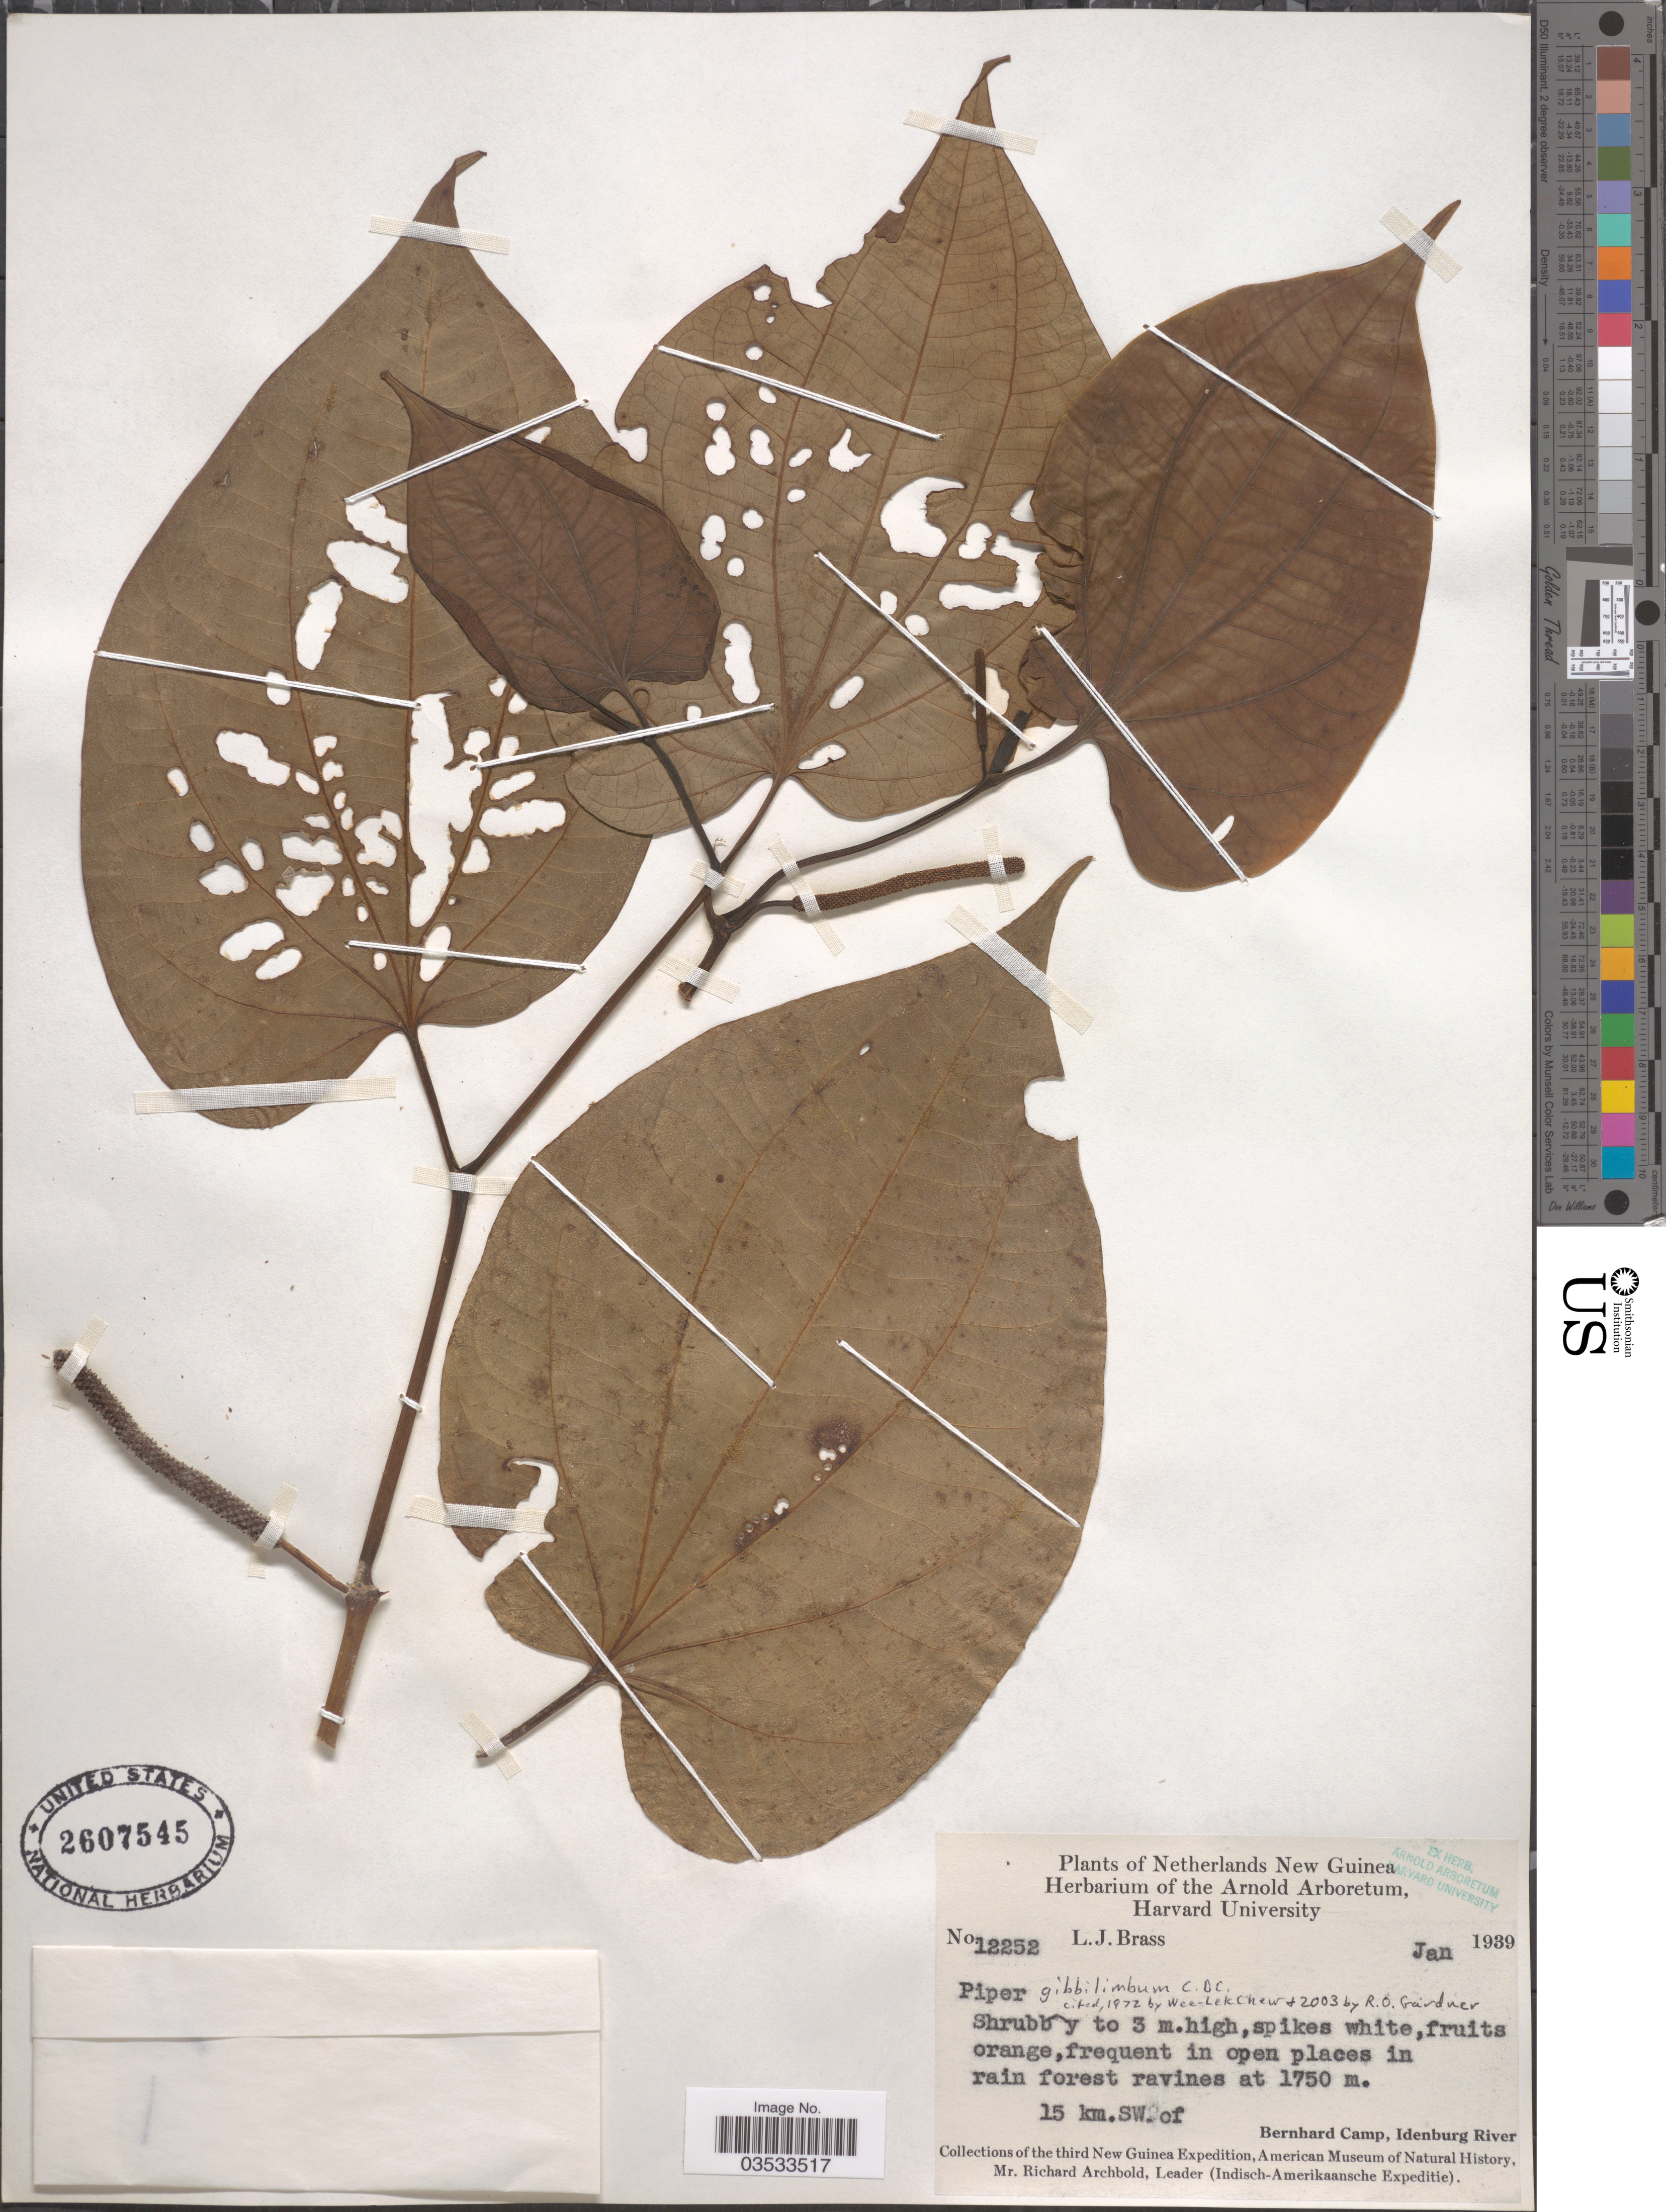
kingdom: Plantae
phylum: Tracheophyta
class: Magnoliopsida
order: Piperales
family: Piperaceae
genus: Piper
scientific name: Piper gibbilimbum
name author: C. DC.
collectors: L. J. Brass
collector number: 12252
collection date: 1939-01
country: Indonesia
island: New Guinea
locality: Netherlands New Guinea. 15 km. SW. of Bernhard Camp, Idenburg River.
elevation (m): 1750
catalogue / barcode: US 2607545